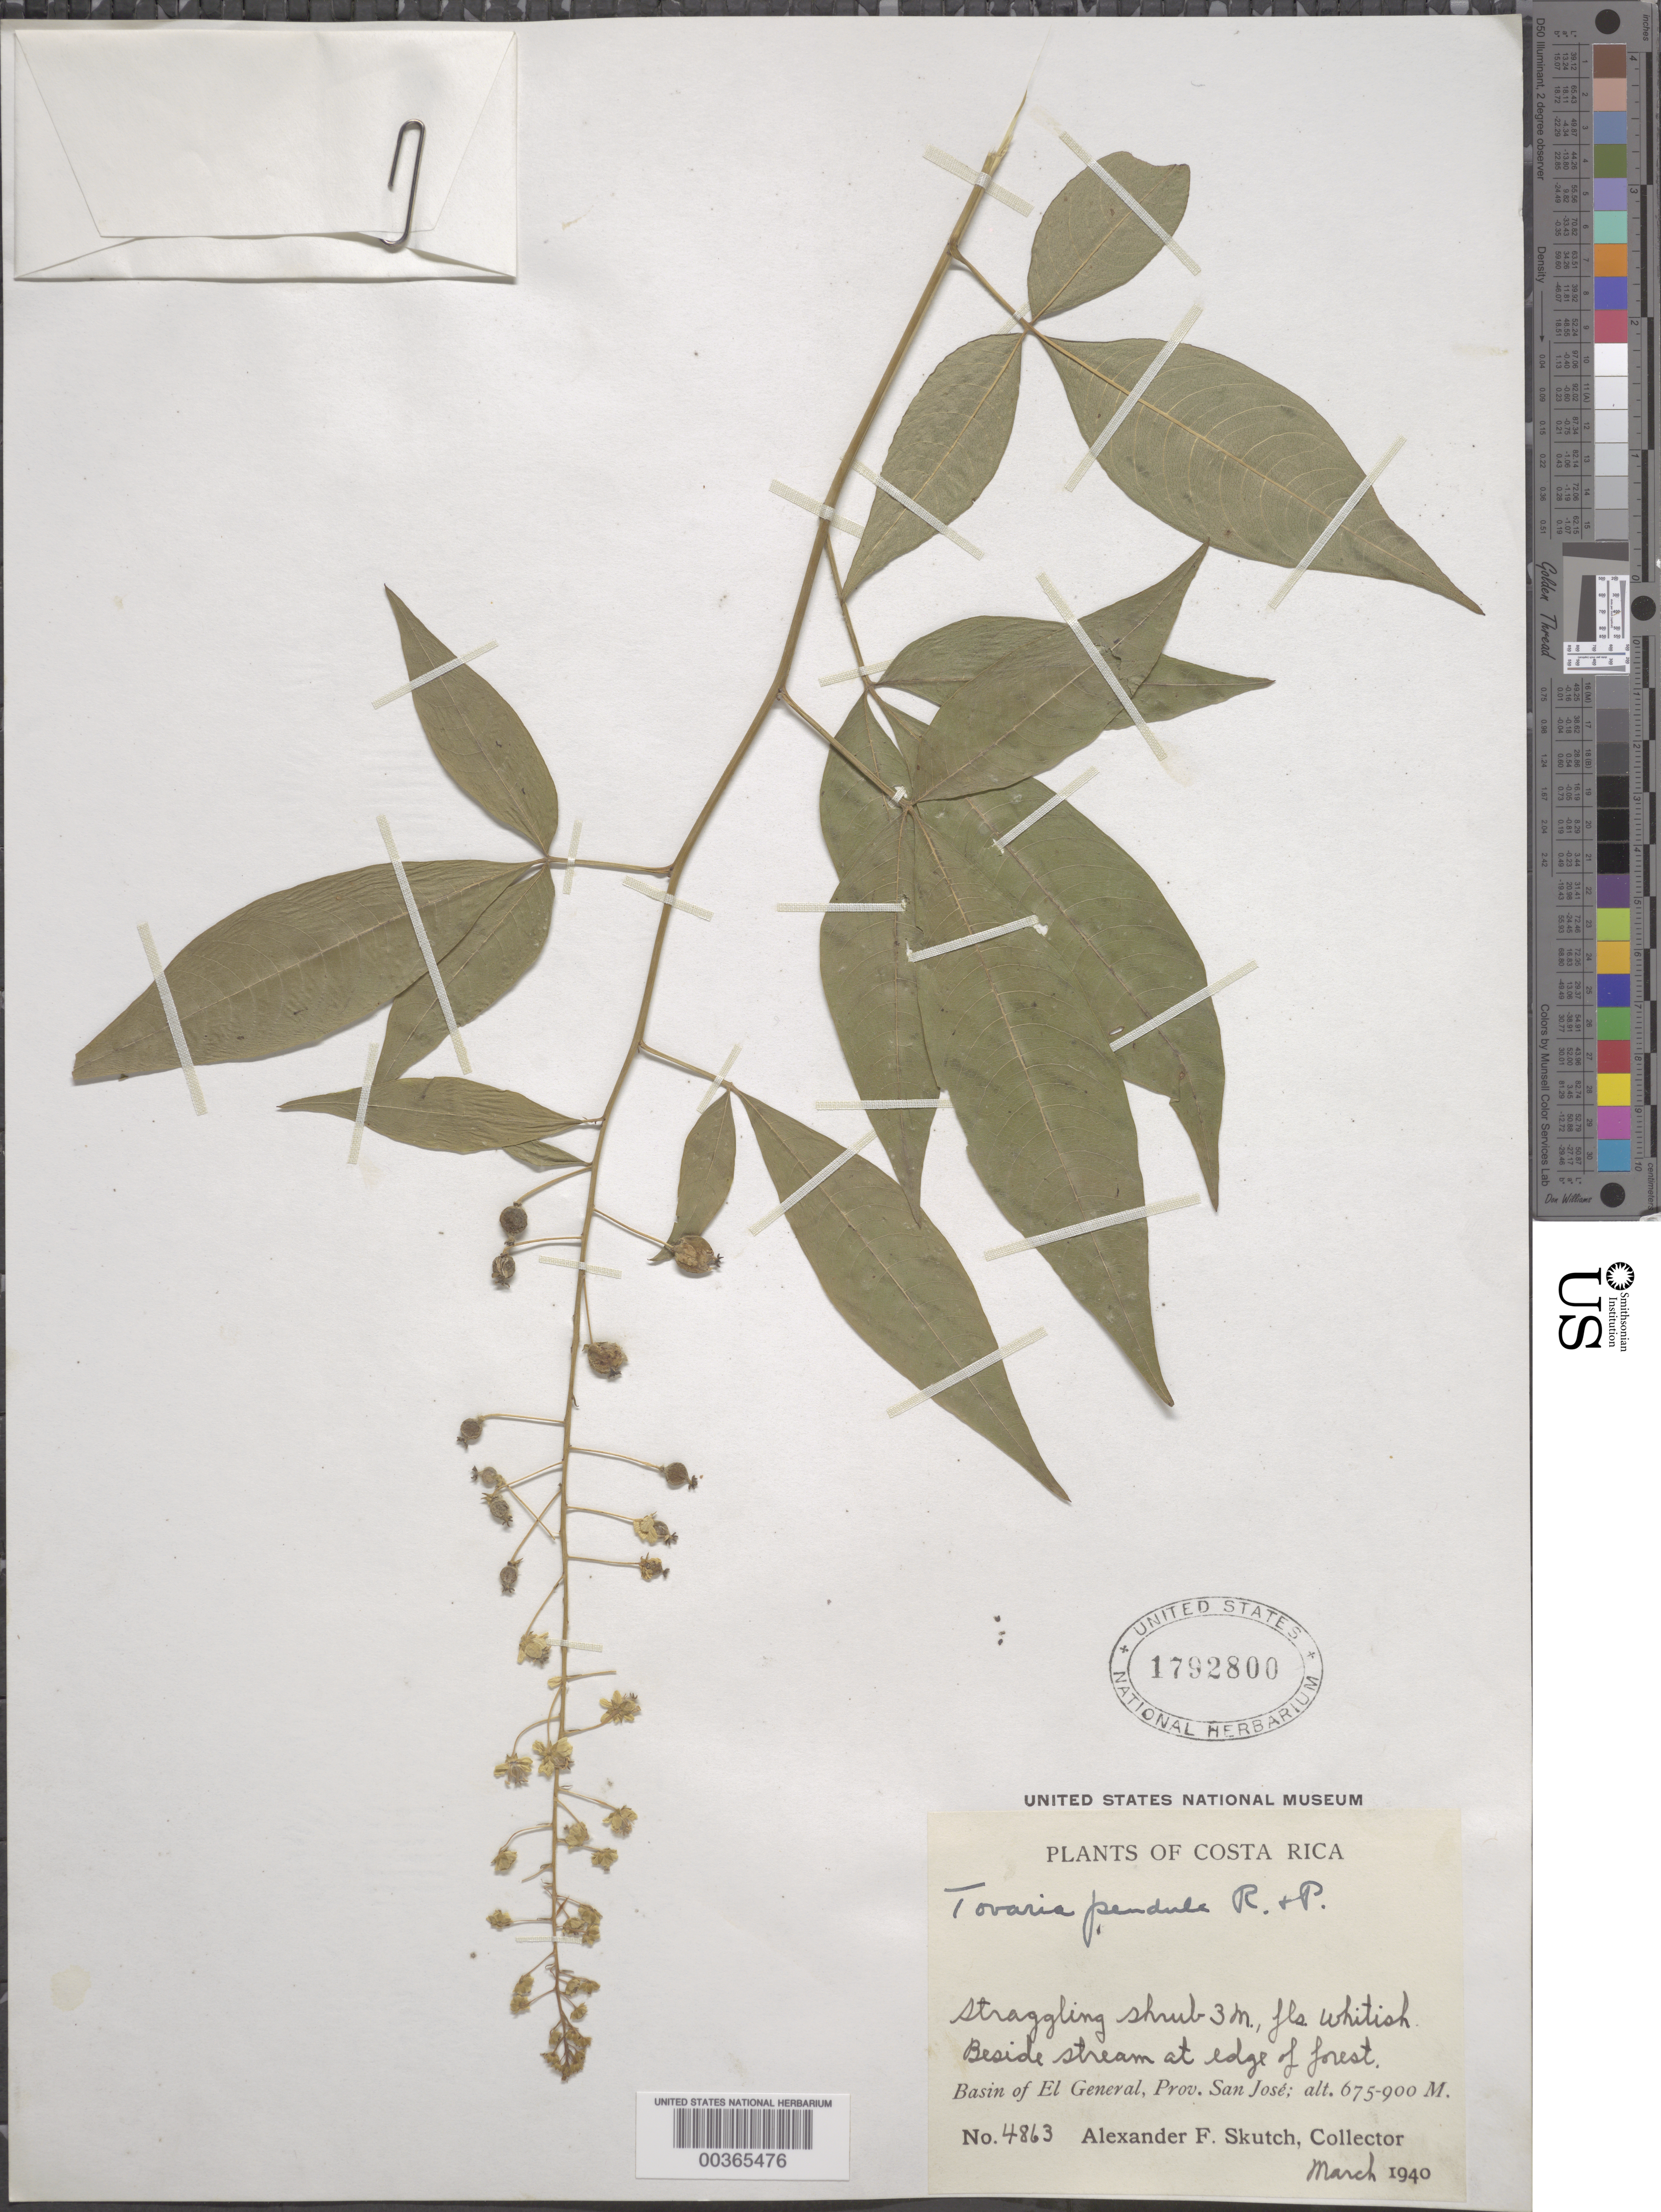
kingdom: Plantae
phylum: Tracheophyta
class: Magnoliopsida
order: Brassicales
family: Tovariaceae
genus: Tovaria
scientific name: Tovaria pendula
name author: Ruiz & Pav.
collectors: A. F. Skutch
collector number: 4863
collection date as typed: Mar 1940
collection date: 1940-03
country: Costa Rica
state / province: San José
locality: Vicinity of el general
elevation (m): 675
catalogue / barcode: US 1792800